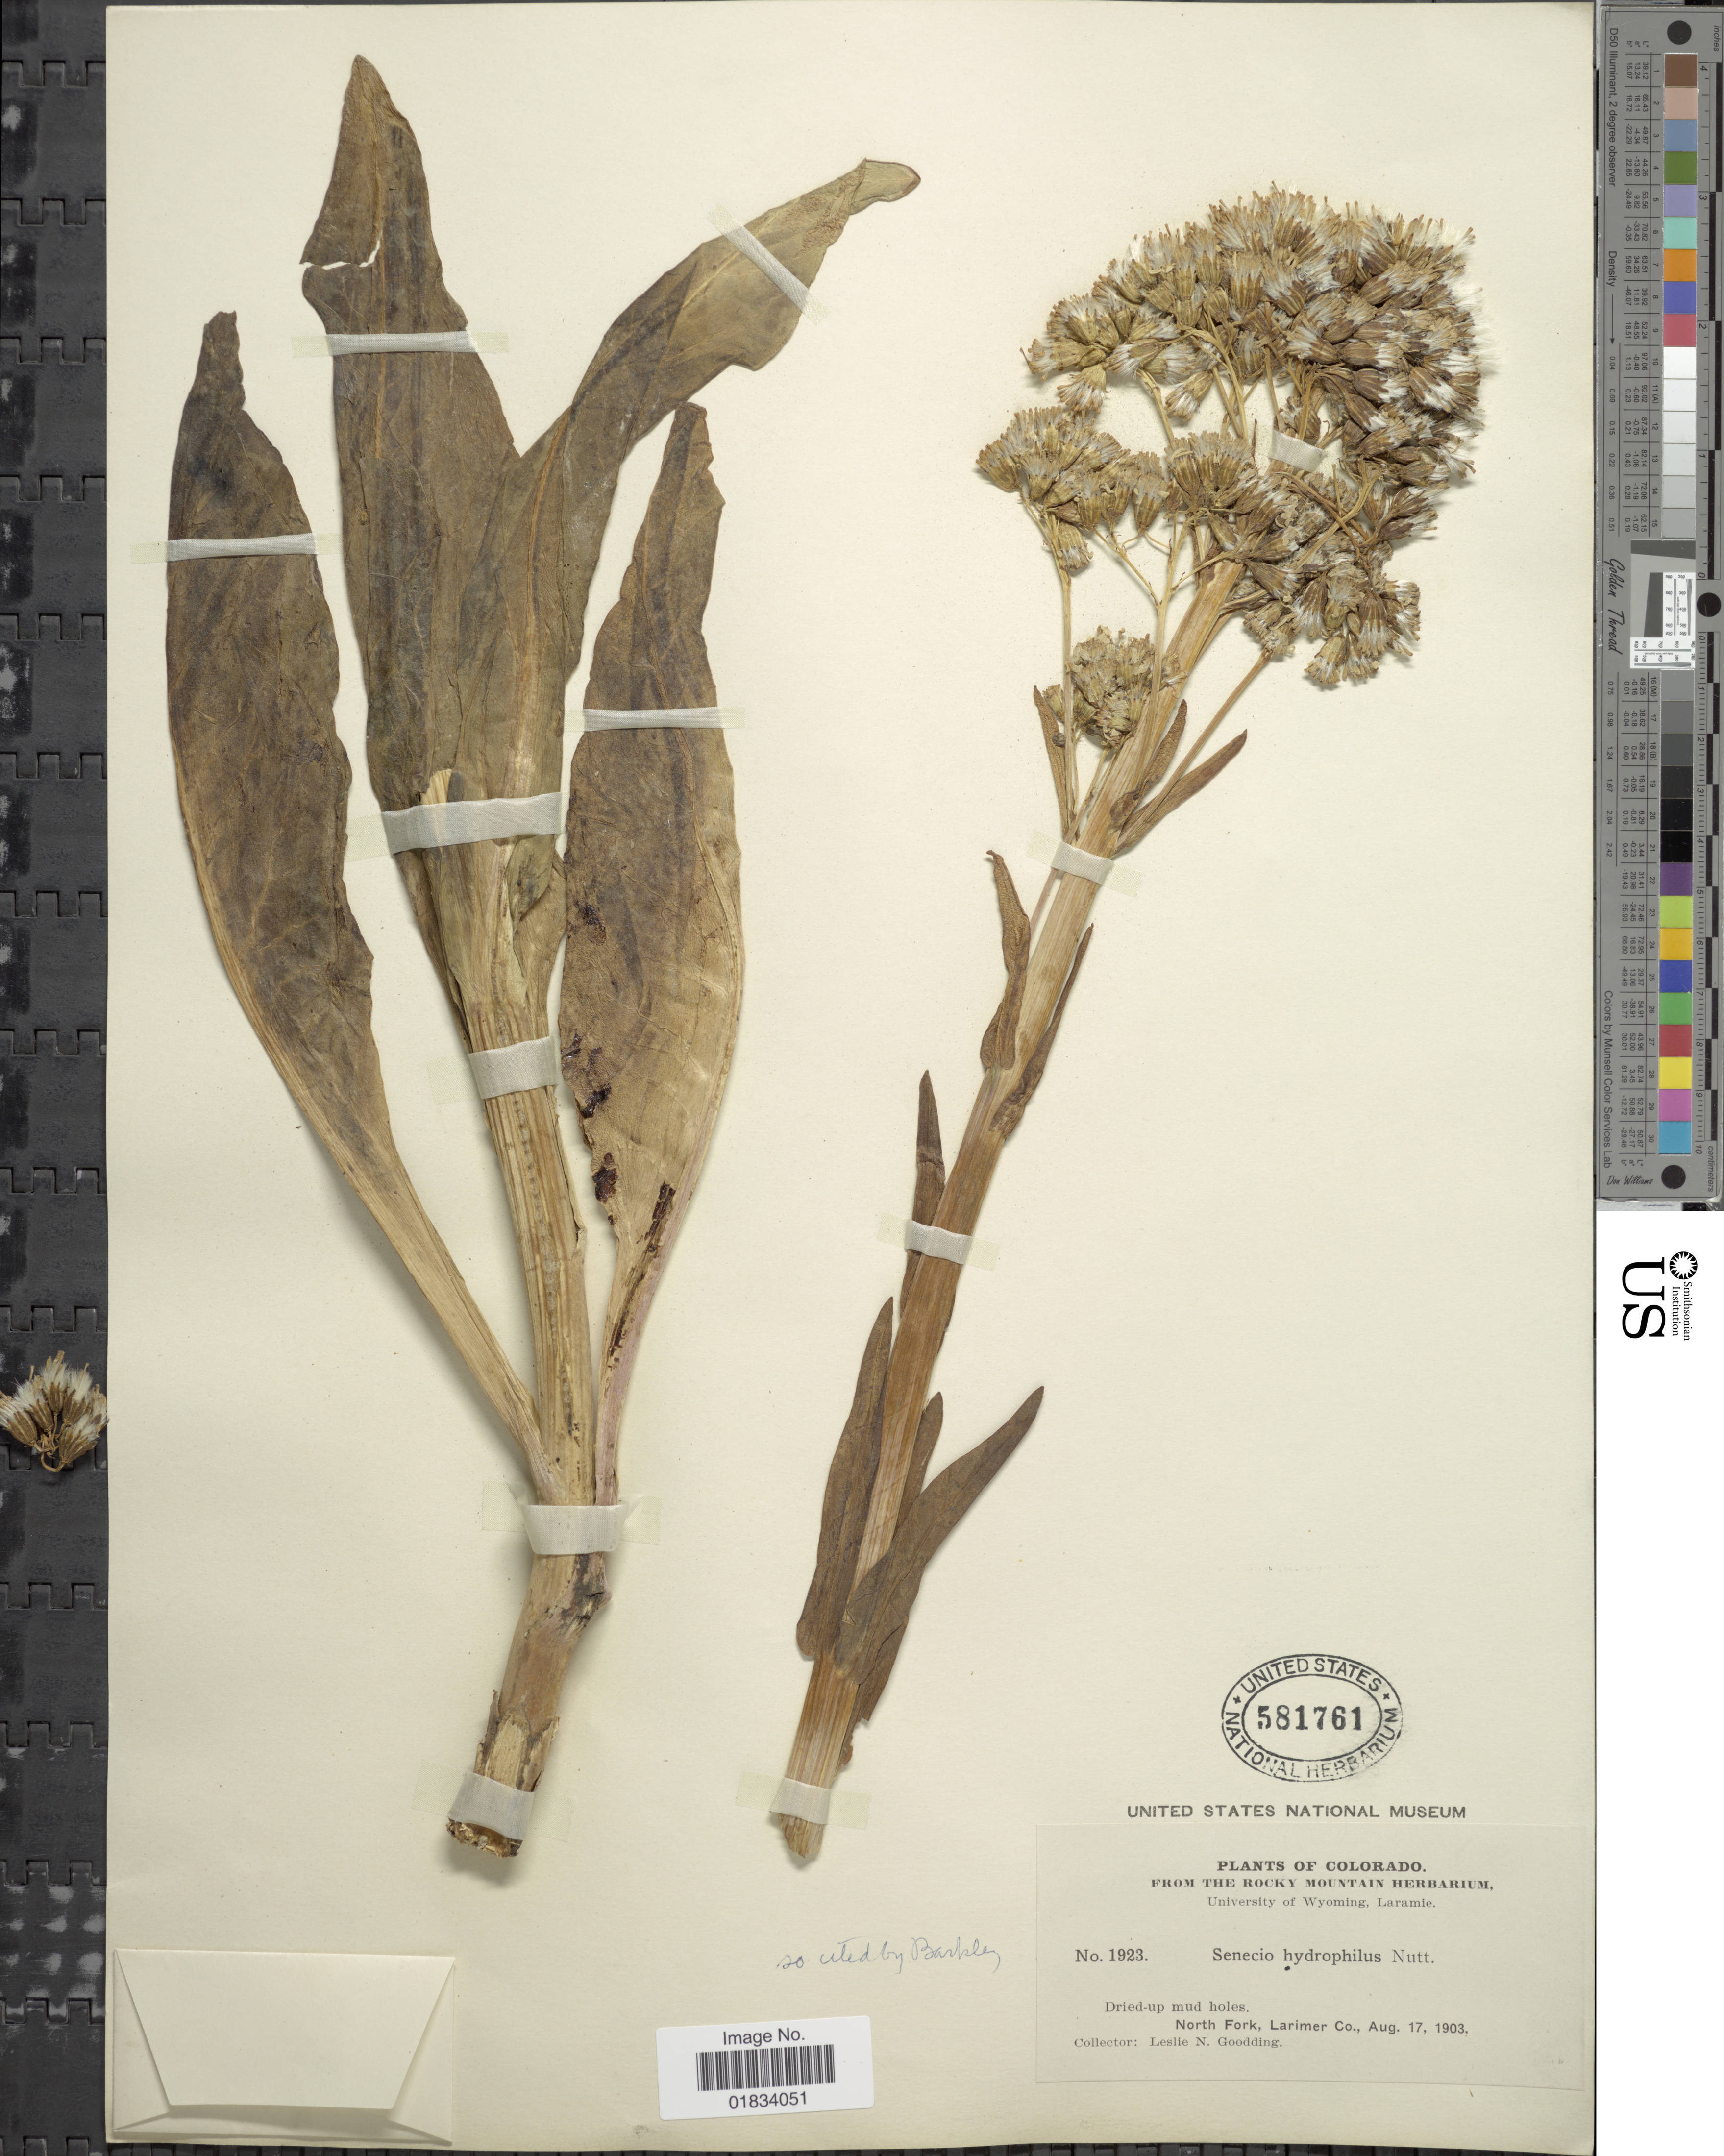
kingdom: Plantae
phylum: Tracheophyta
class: Magnoliopsida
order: Asterales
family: Asteraceae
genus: Senecio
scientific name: Senecio hydrophilus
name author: Nutt.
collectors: L. N. Goodding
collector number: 1923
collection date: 1903-08-17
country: United States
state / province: Colorado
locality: North Fork, Larimer Co.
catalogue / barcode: US 581761